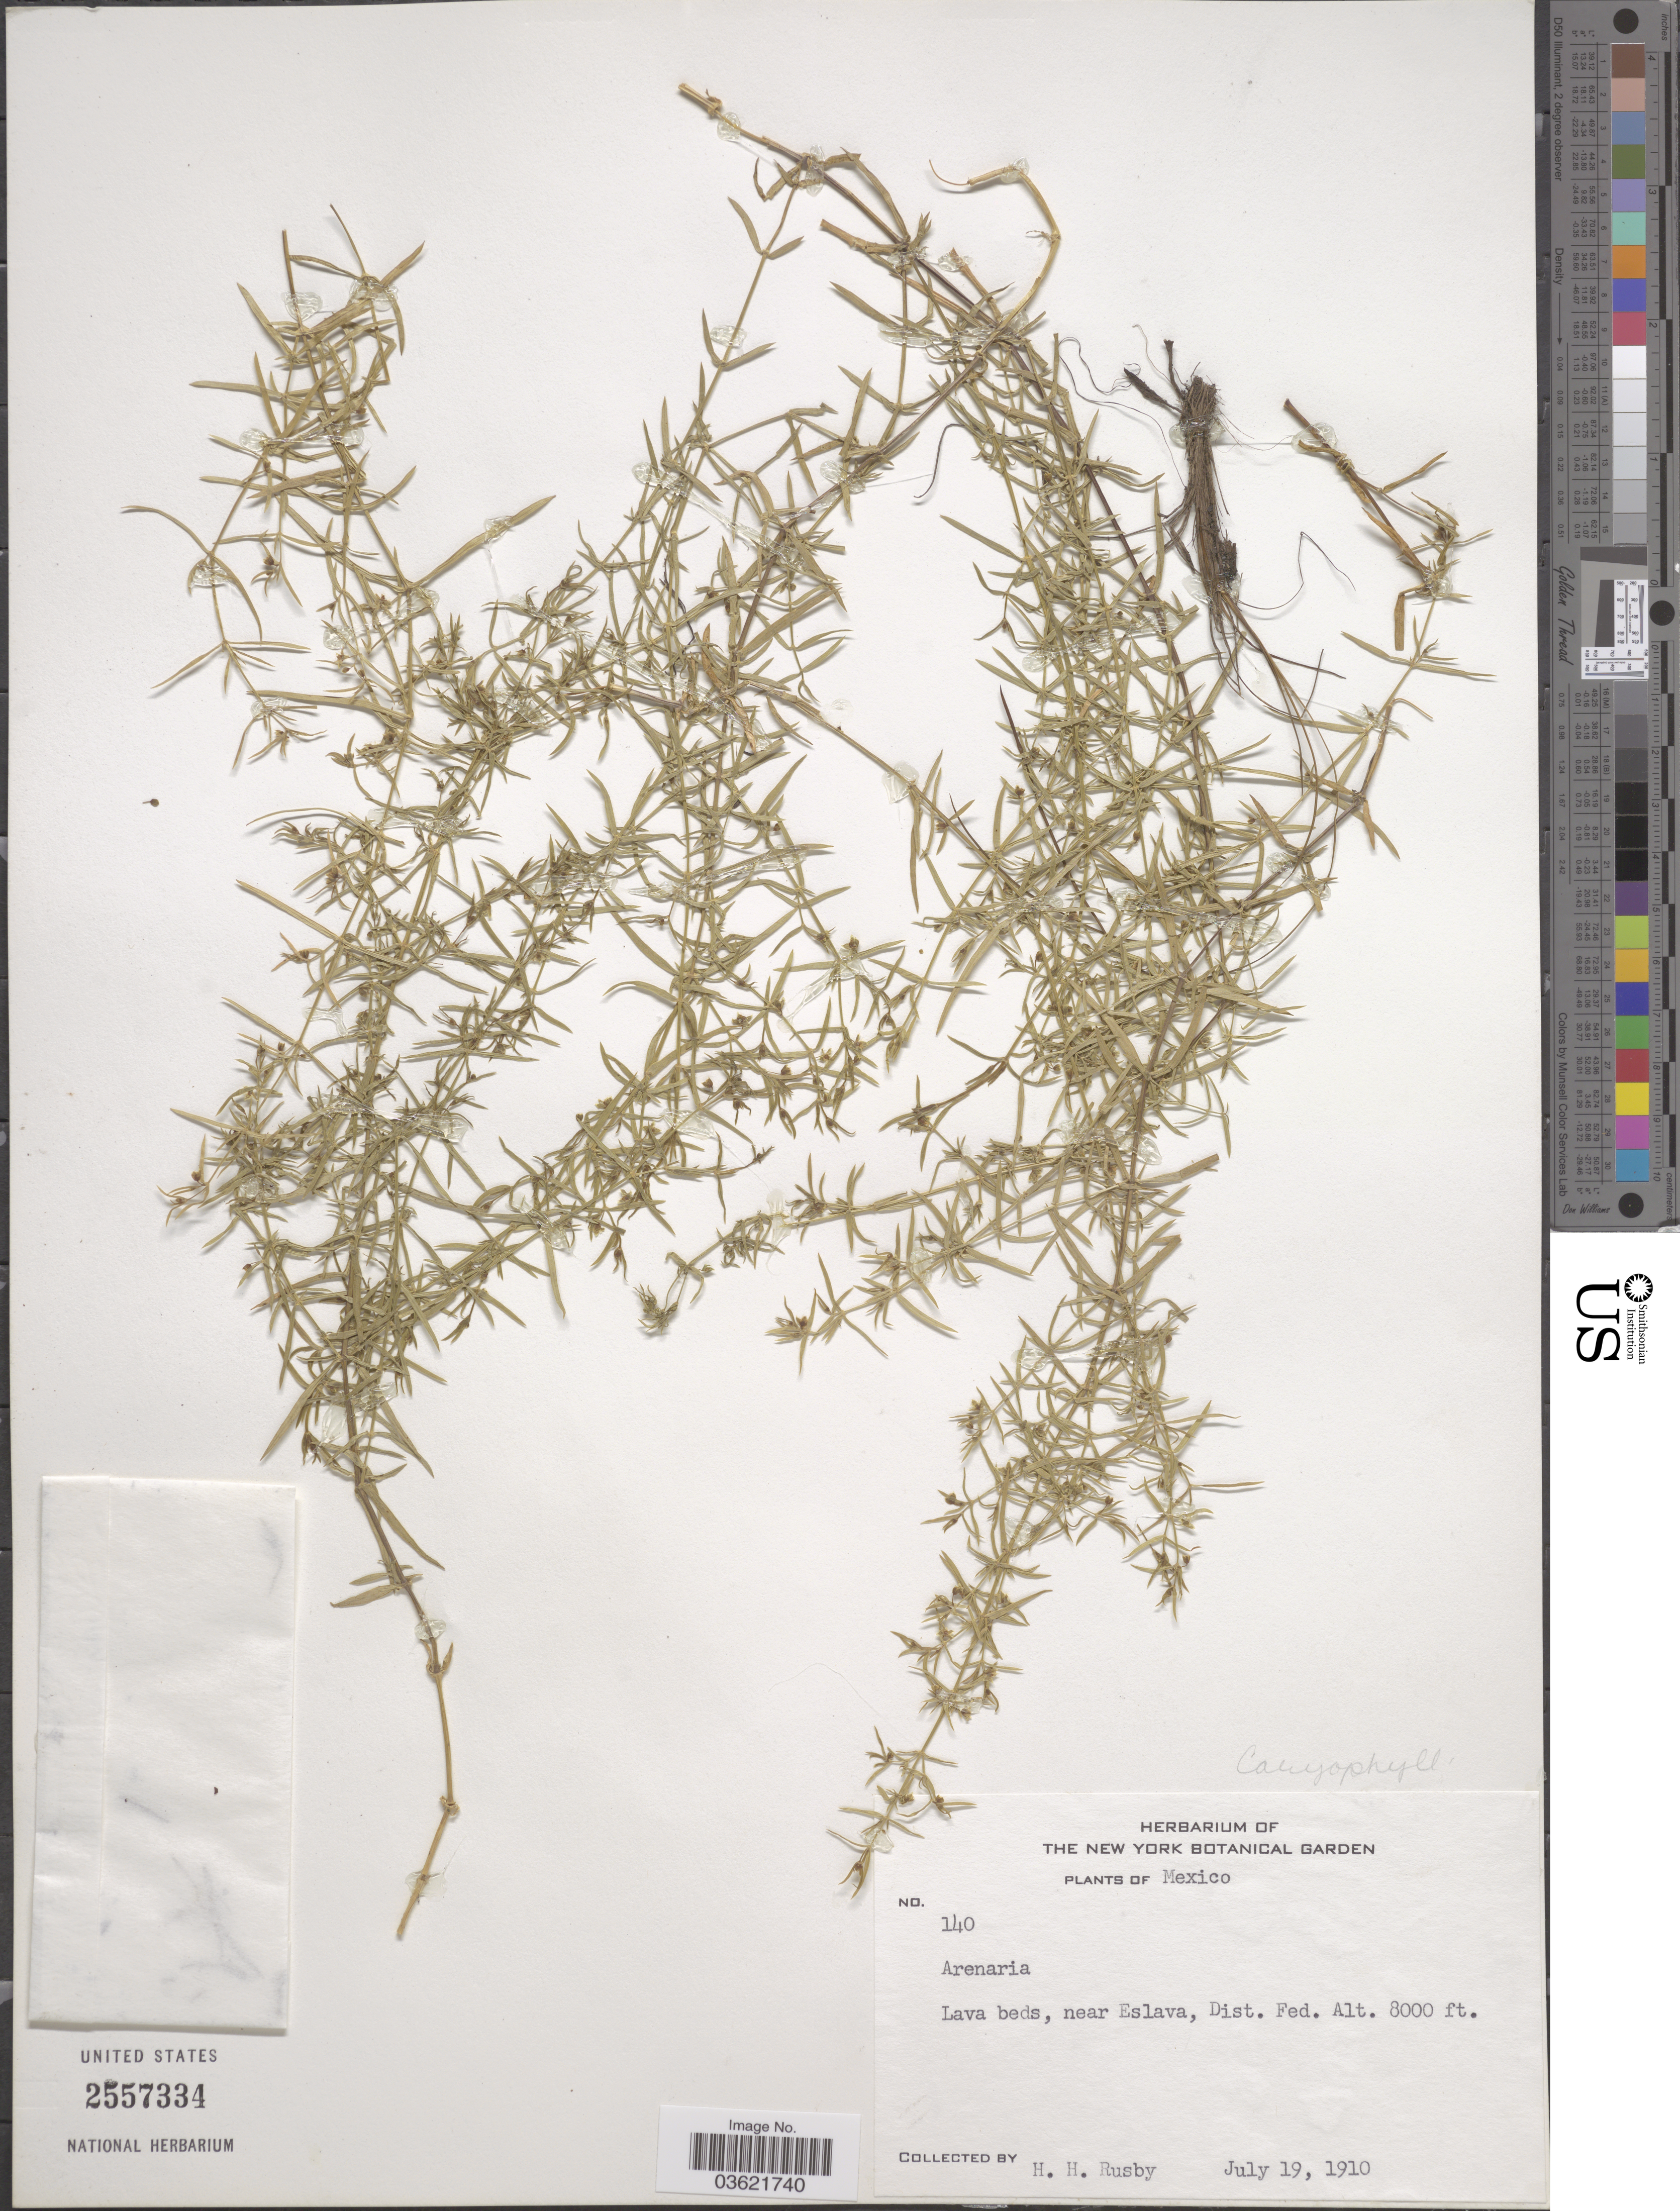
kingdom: Plantae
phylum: Tracheophyta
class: Magnoliopsida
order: Caryophyllales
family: Caryophyllaceae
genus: Arenaria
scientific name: Arenaria sp.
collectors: H. H. Rusby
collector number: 140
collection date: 1910-07-19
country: Mexico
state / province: Distrito Federal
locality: Lava beds, near Eslava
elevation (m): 2438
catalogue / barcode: US 2557334